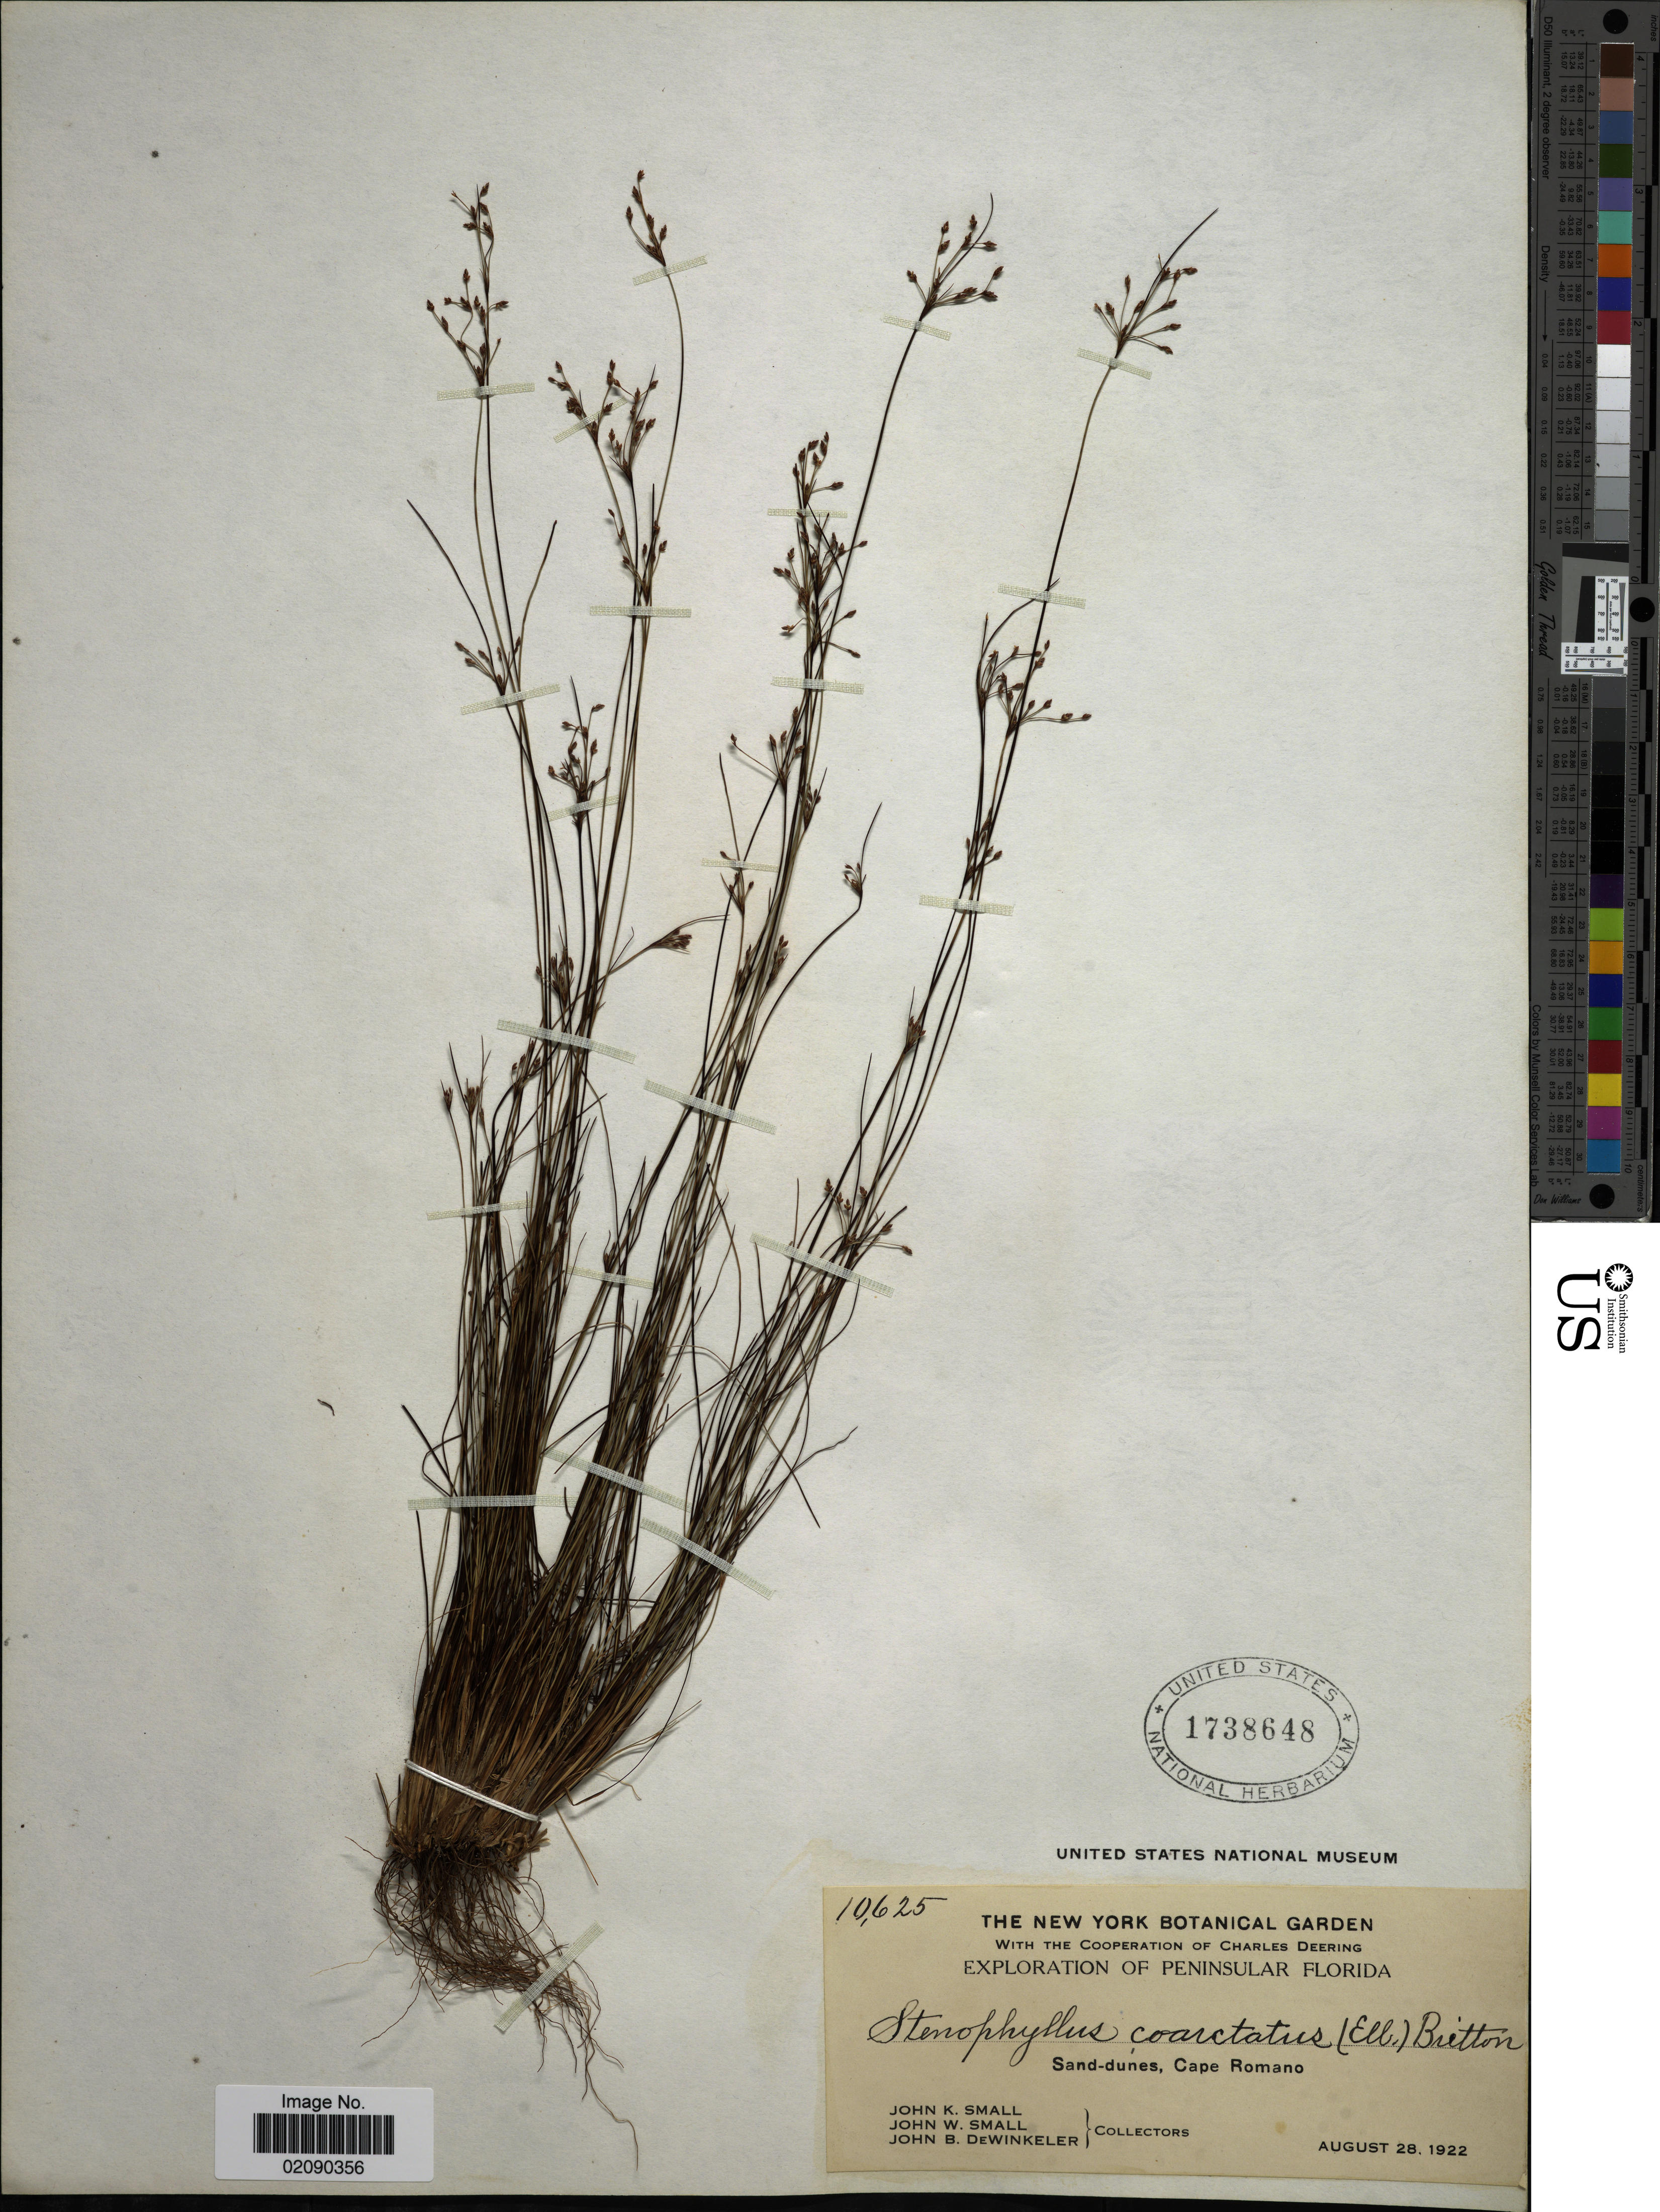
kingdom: Plantae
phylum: Tracheophyta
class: Liliopsida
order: Poales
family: Cyperaceae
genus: Bulbostylis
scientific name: Bulbostylis ciliatifolia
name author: (Elliott) Fernald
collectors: J. K. Small, J. Small & J. B. Dewinkeler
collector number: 10625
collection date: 1922-08-28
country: United States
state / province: Florida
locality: Peninsular Florida. Cape Romano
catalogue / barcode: US 1738648